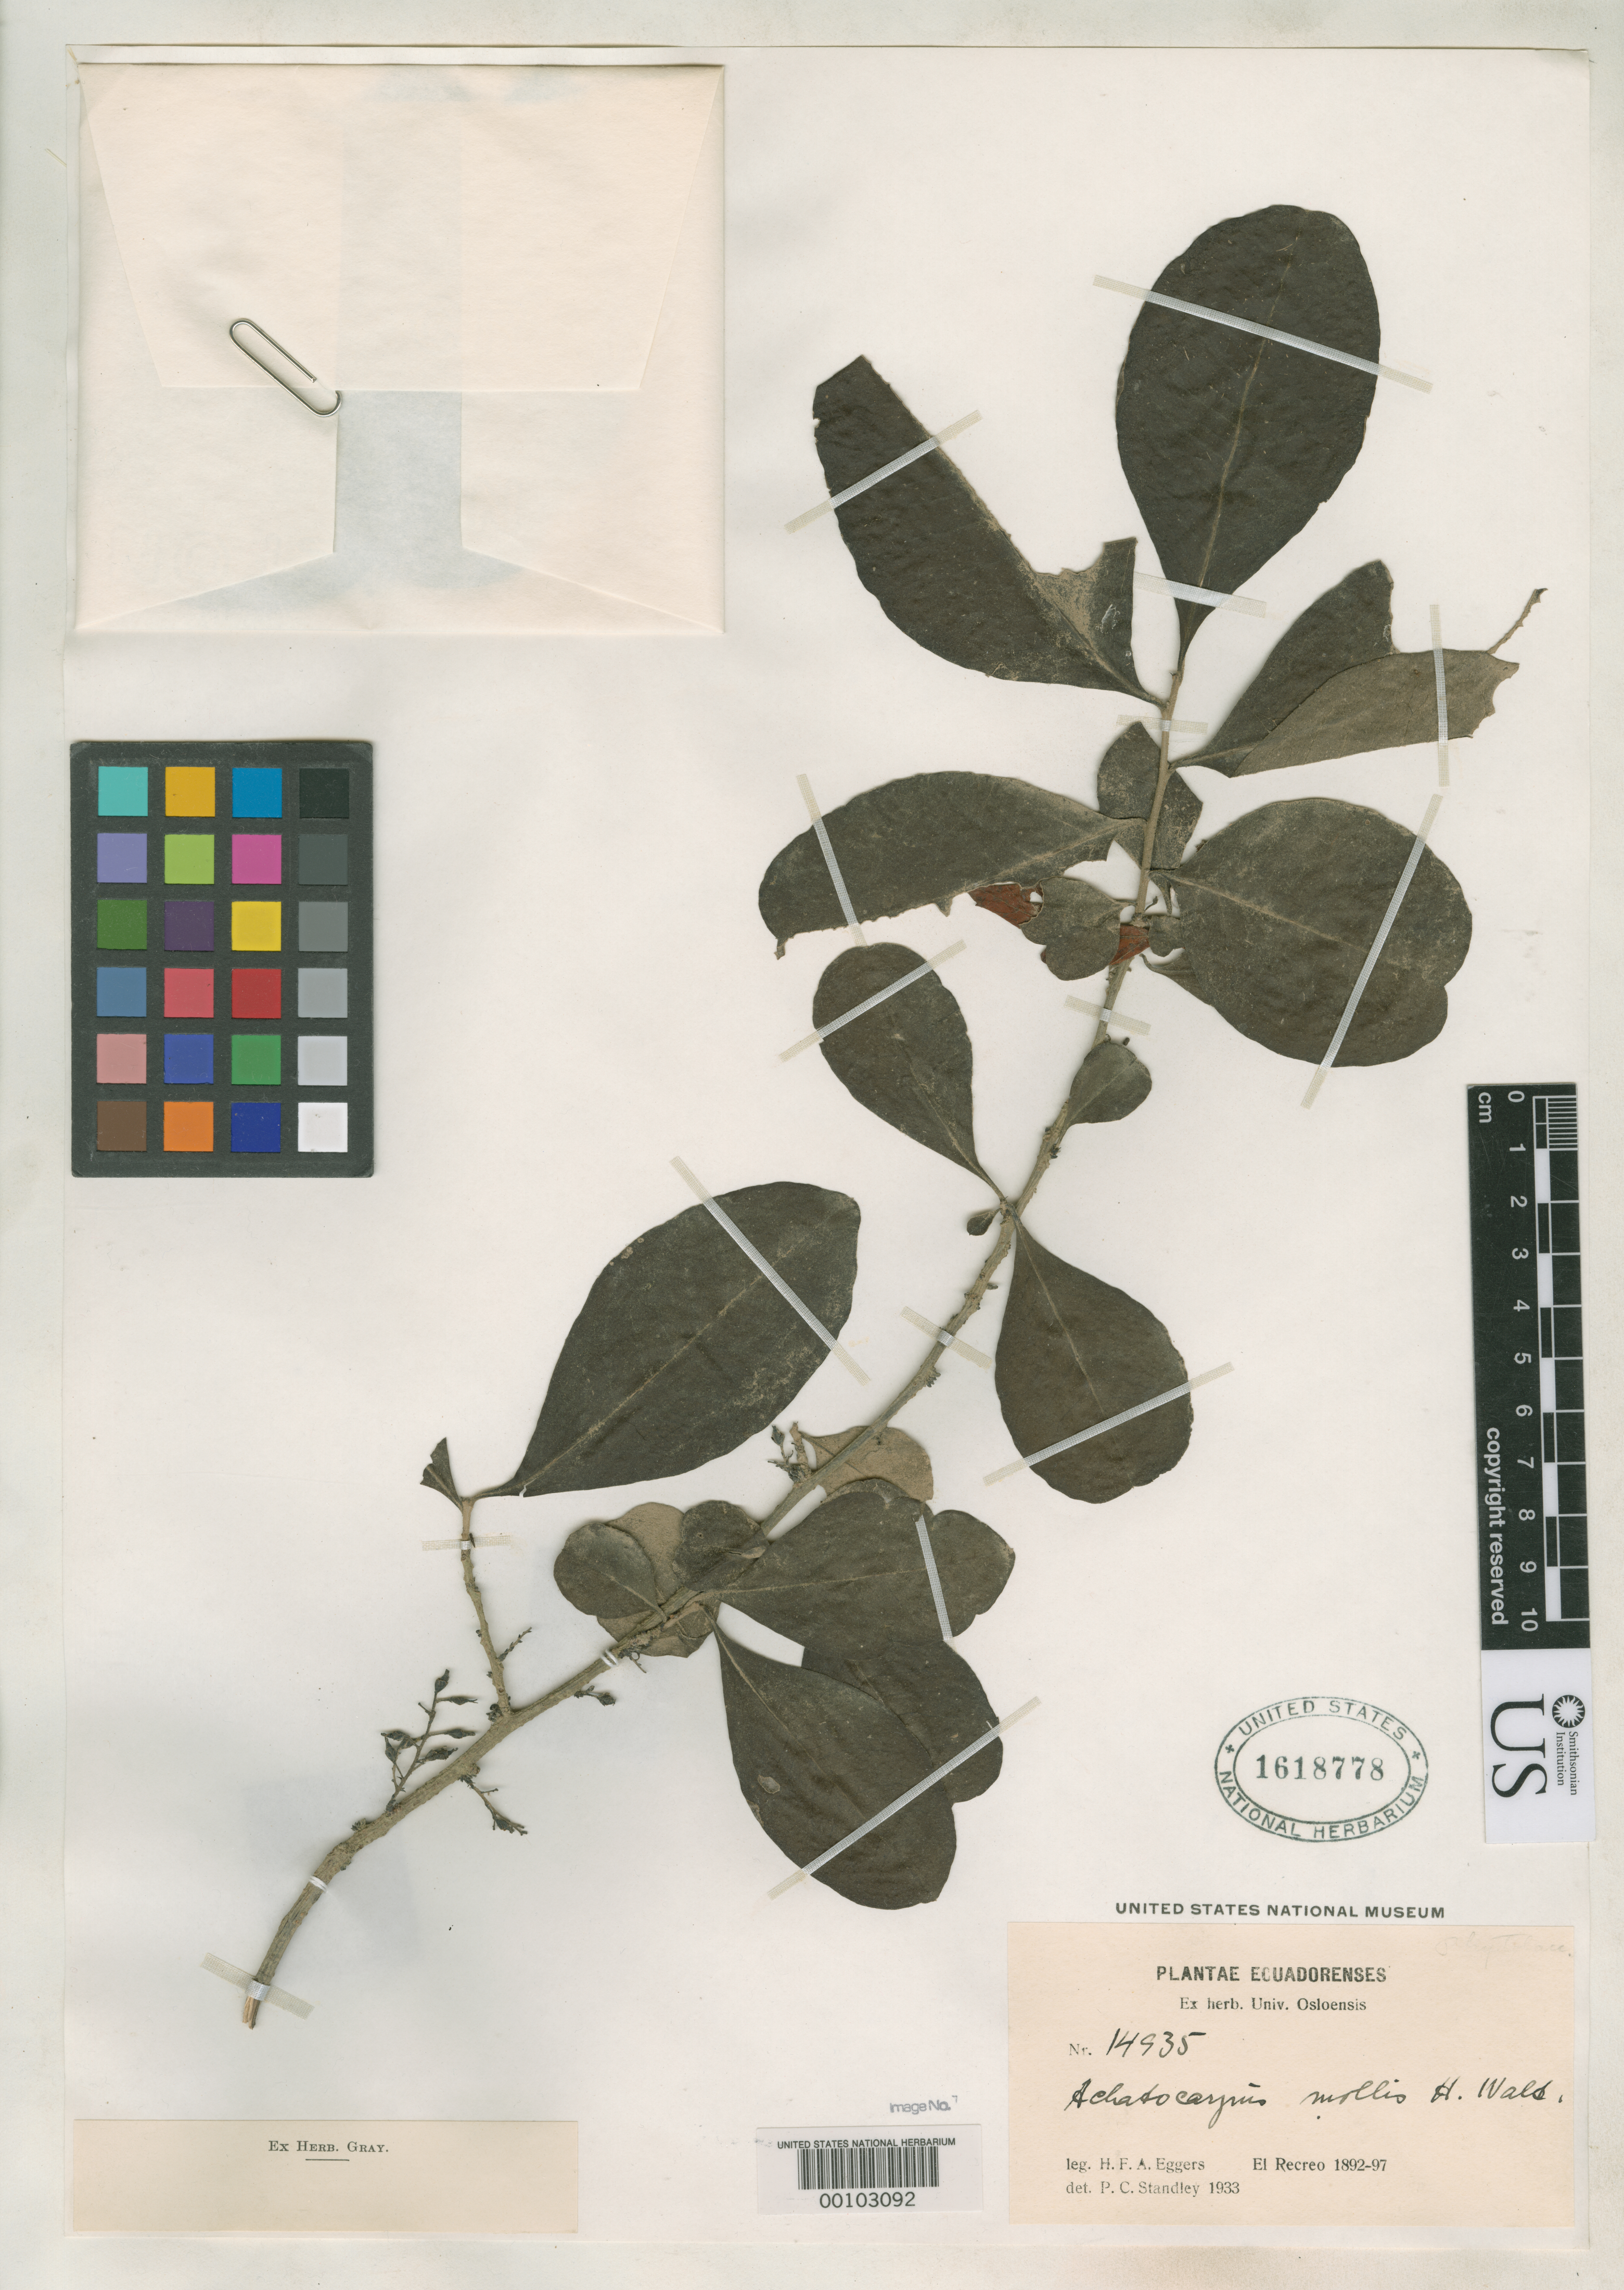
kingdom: Plantae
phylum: Tracheophyta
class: Magnoliopsida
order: Caryophyllales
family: Achatocarpaceae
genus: Achatocarpus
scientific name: Achatocarpus mollis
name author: H. Walter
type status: Isosyntype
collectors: H. F. A. von Eggers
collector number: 14935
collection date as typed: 1892 to -- --- 1897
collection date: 1892/1897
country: Ecuador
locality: Elrecreo.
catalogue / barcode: US 1618778